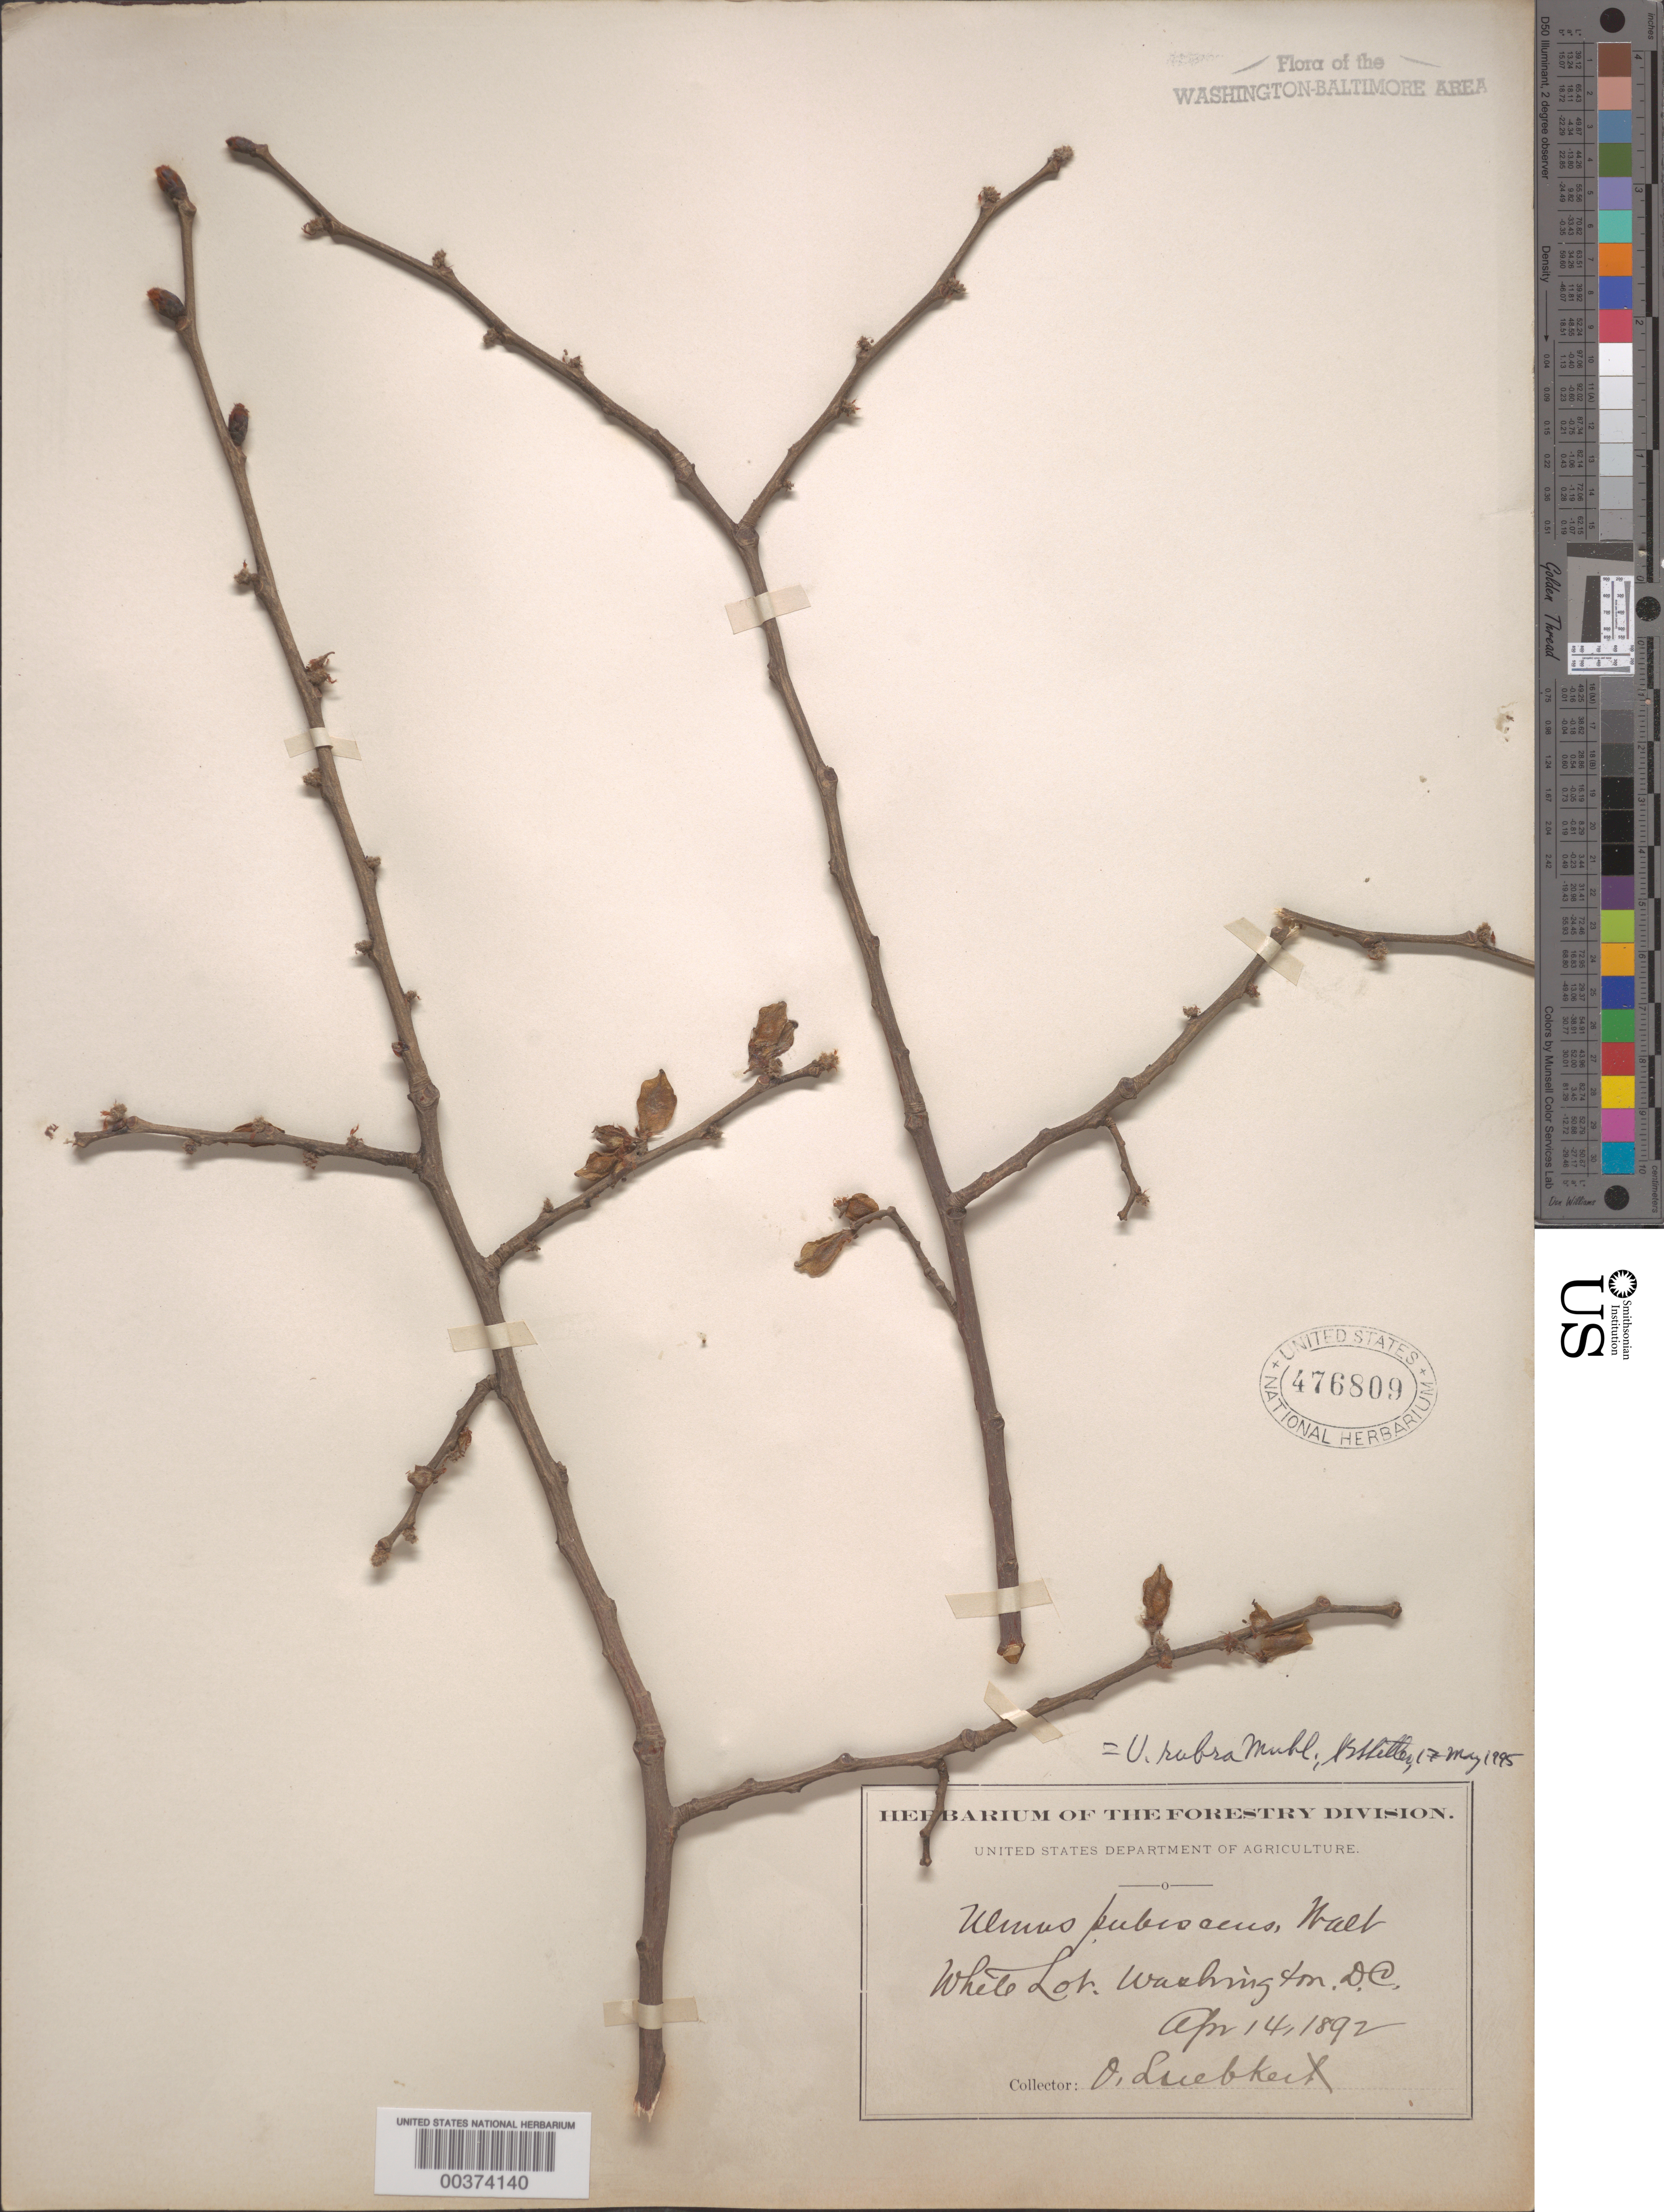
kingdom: Plantae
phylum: Tracheophyta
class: Magnoliopsida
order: Rosales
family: Ulmaceae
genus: Ulmus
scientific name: Ulmus rubra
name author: Muhl.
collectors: O. Luebkert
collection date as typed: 14 Apr 1892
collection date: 1892-04-14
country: United States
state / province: District of Columbia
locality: White Lot Drive, SW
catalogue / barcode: US 476809